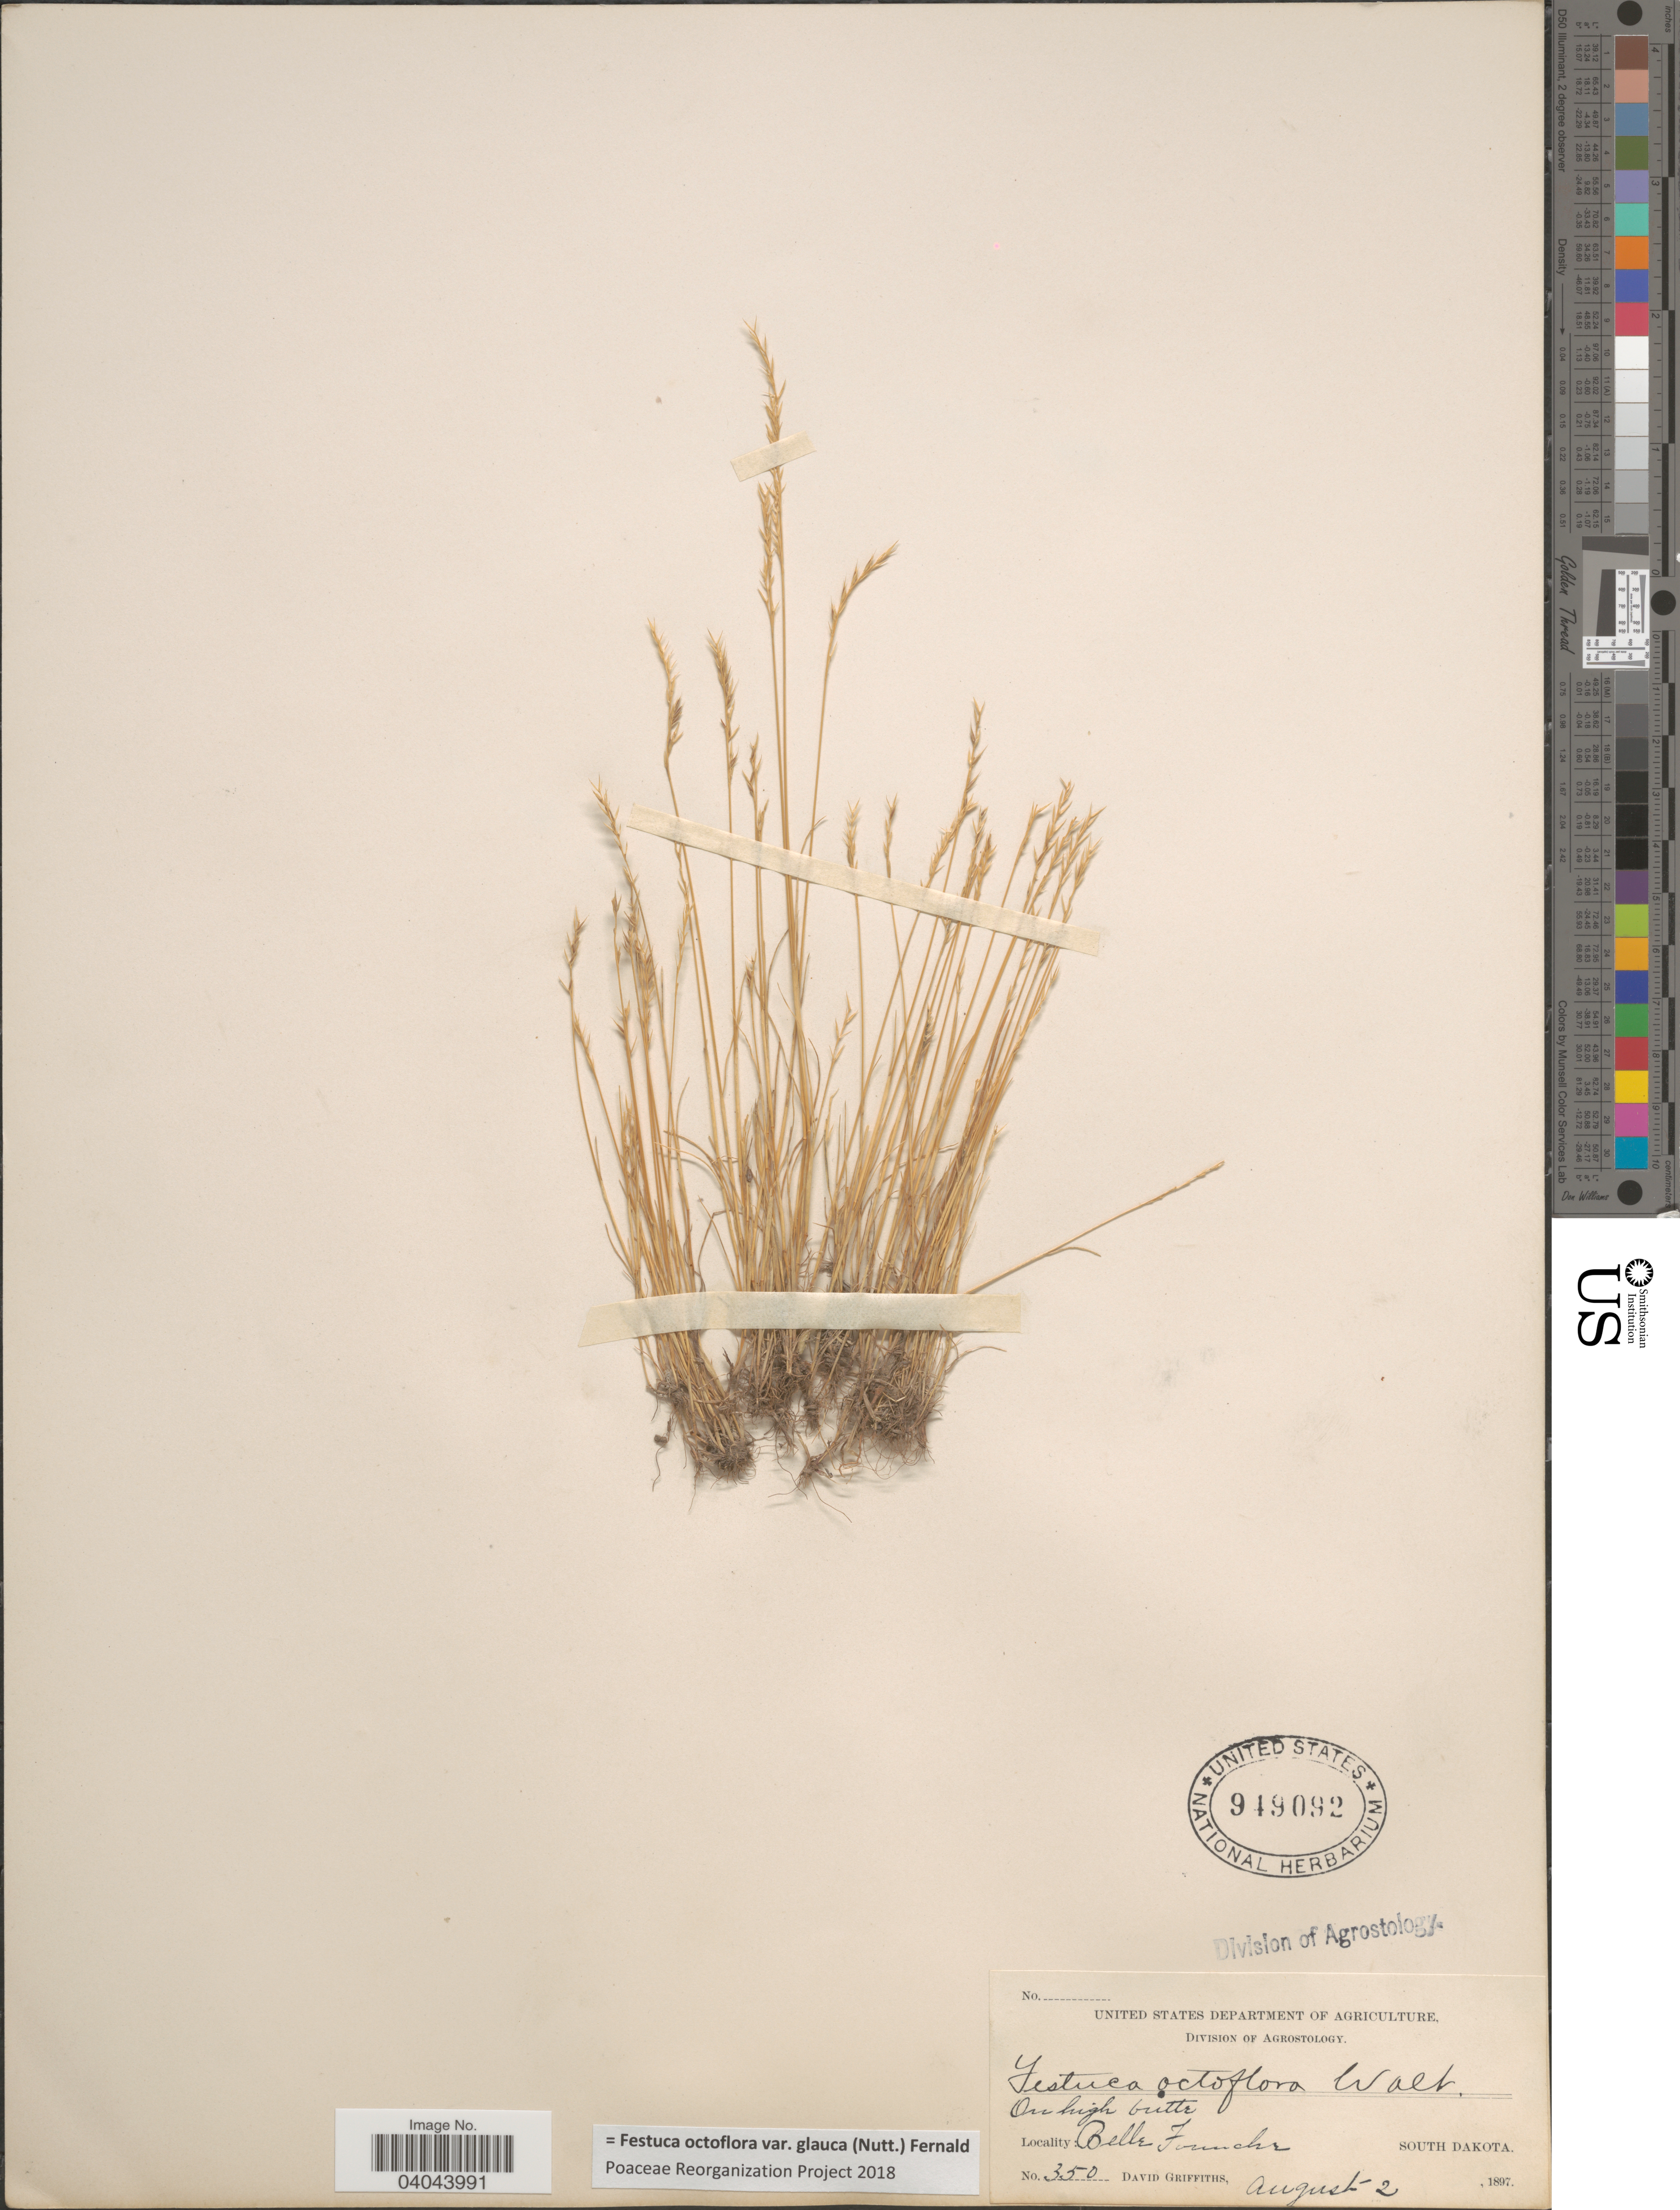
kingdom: Plantae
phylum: Tracheophyta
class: Liliopsida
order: Poales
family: Poaceae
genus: Festuca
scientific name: Festuca octoflora var. glauca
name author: (Nutt.) Fernald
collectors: D. Griffiths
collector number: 350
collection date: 1897-08-02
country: United States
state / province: South Dakota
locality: Belle Founche.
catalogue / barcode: US 949092